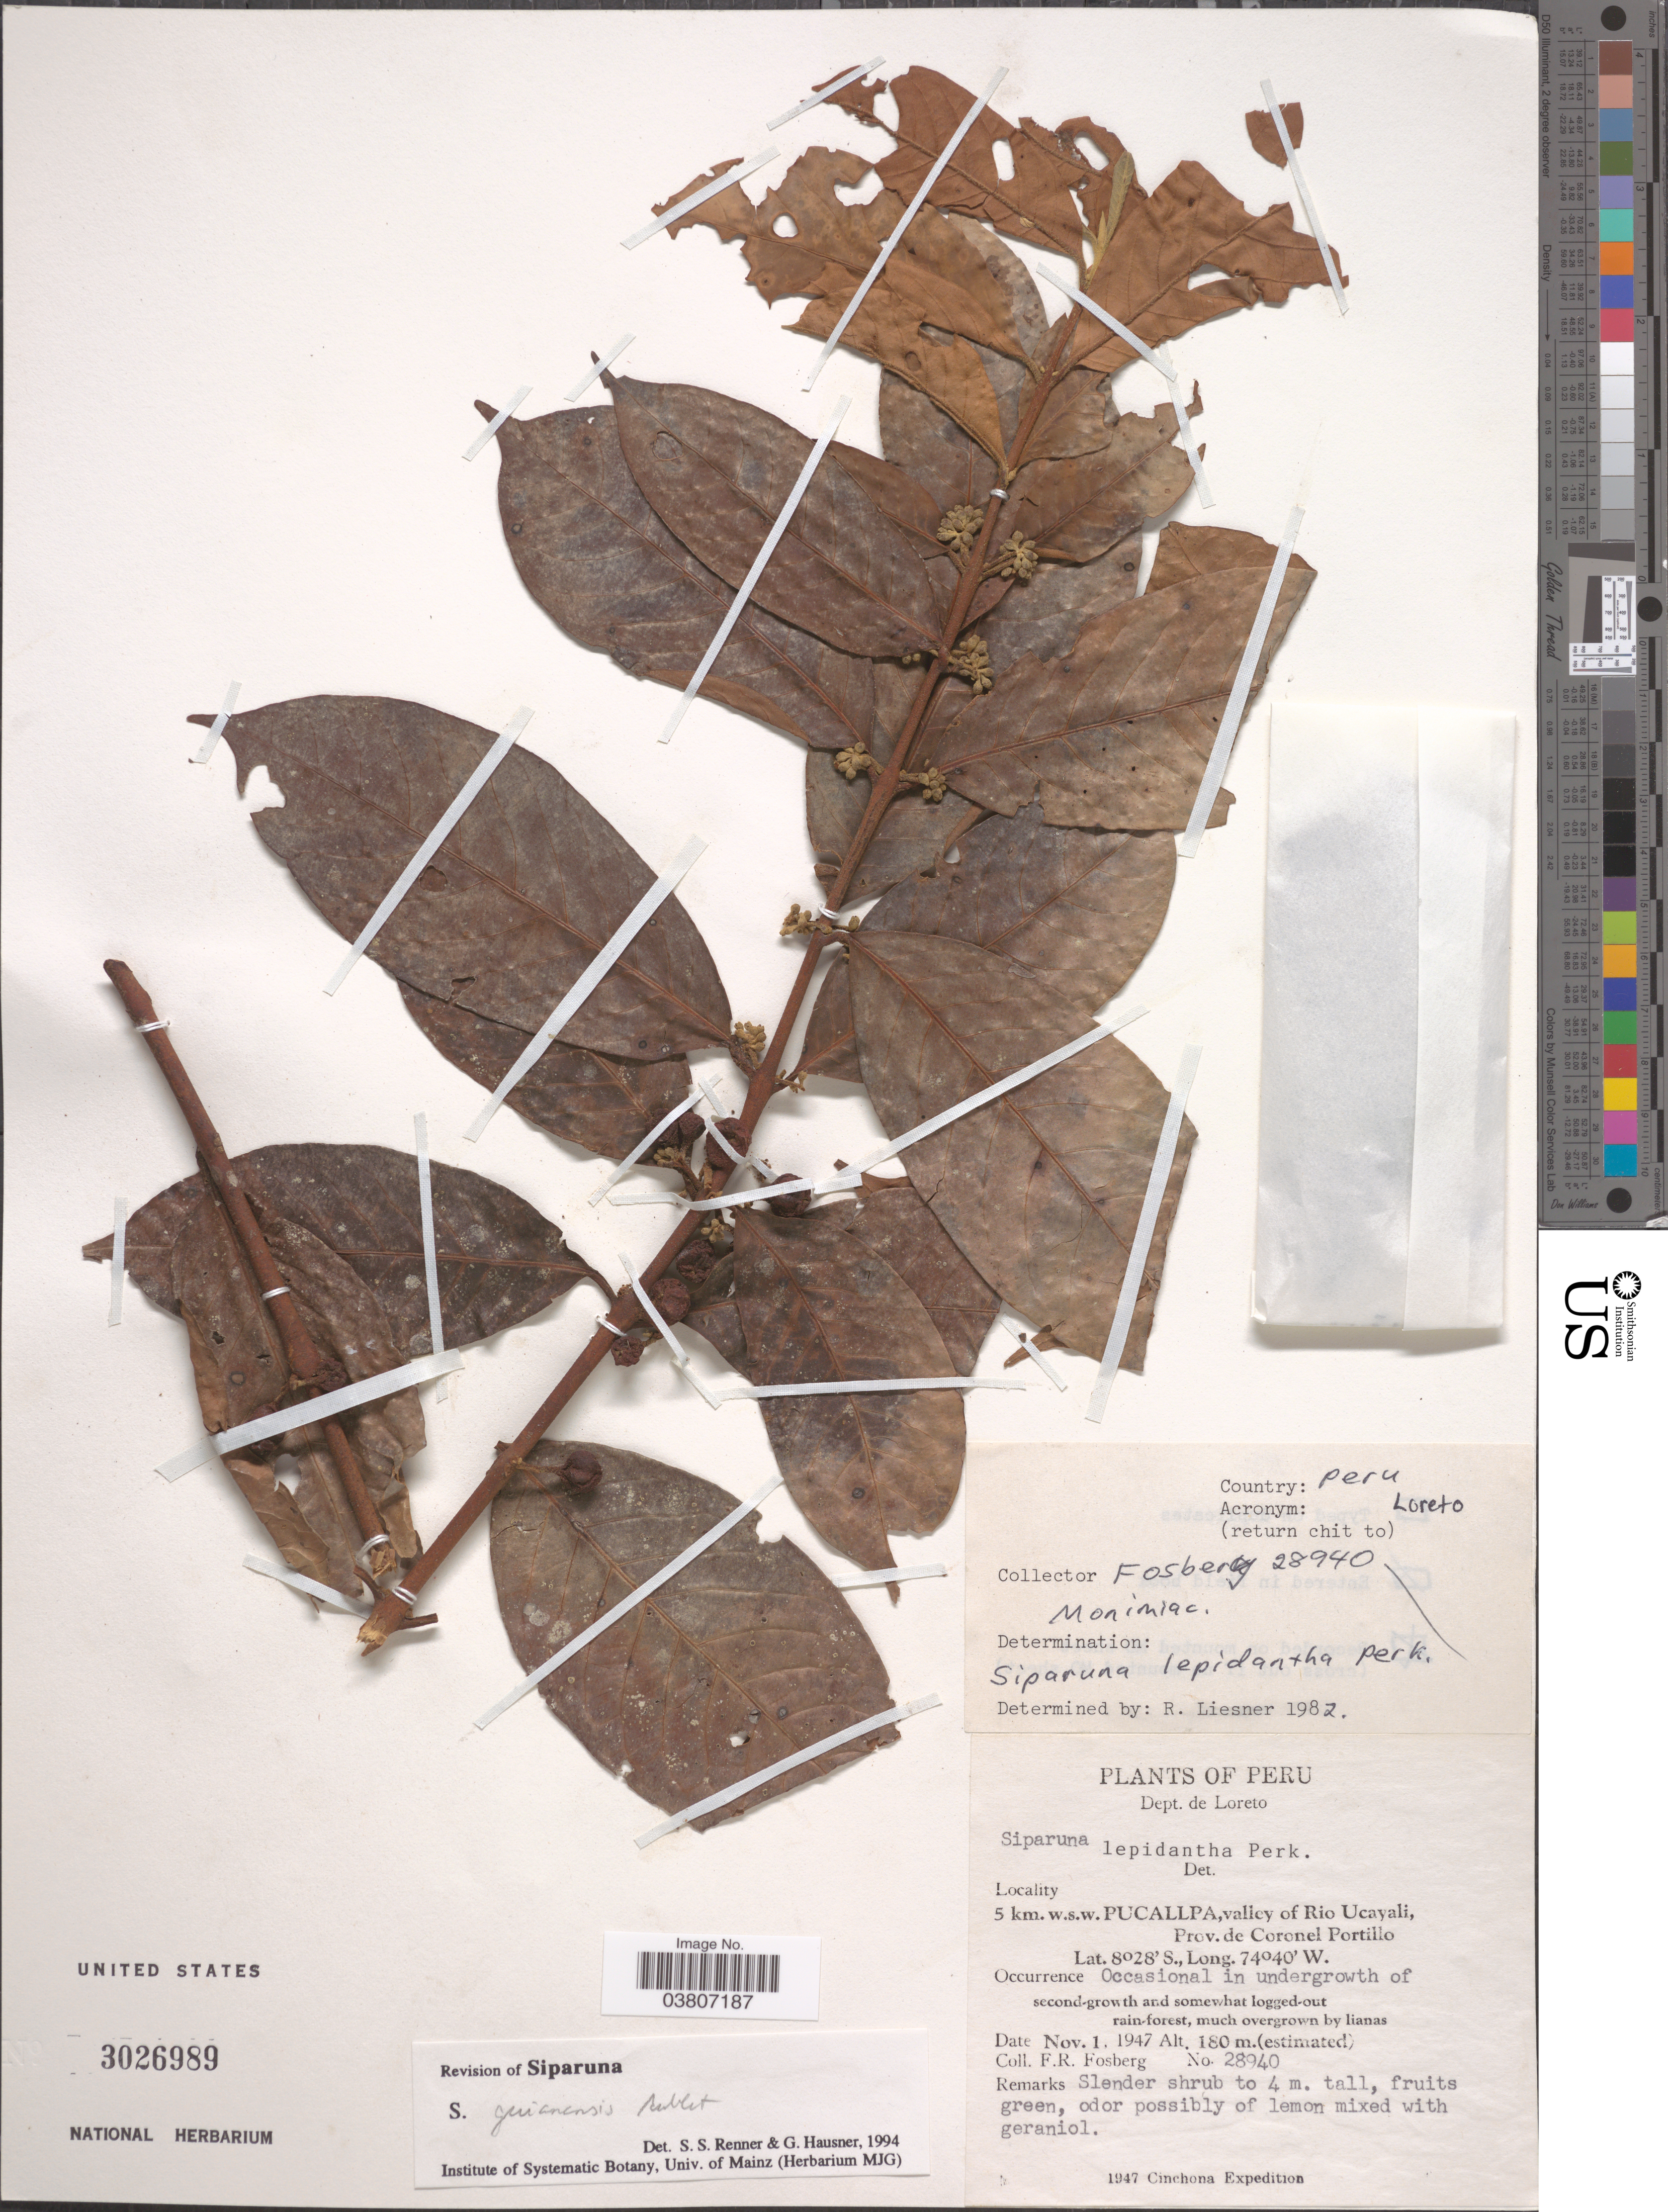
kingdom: Plantae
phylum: Tracheophyta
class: Magnoliopsida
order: Laurales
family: Siparunaceae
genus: Siparuna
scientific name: Siparuna guianensis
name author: Aubl.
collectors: F. R. Fosberg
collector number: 28940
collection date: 1947-11-01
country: Peru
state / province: Loreto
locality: Dept. de Loreto. 5 km. w.s.w. Pucallpa, valley of Rio Ucayali, Prov. de Coronel Portillo.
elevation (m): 180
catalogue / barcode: US 3026989